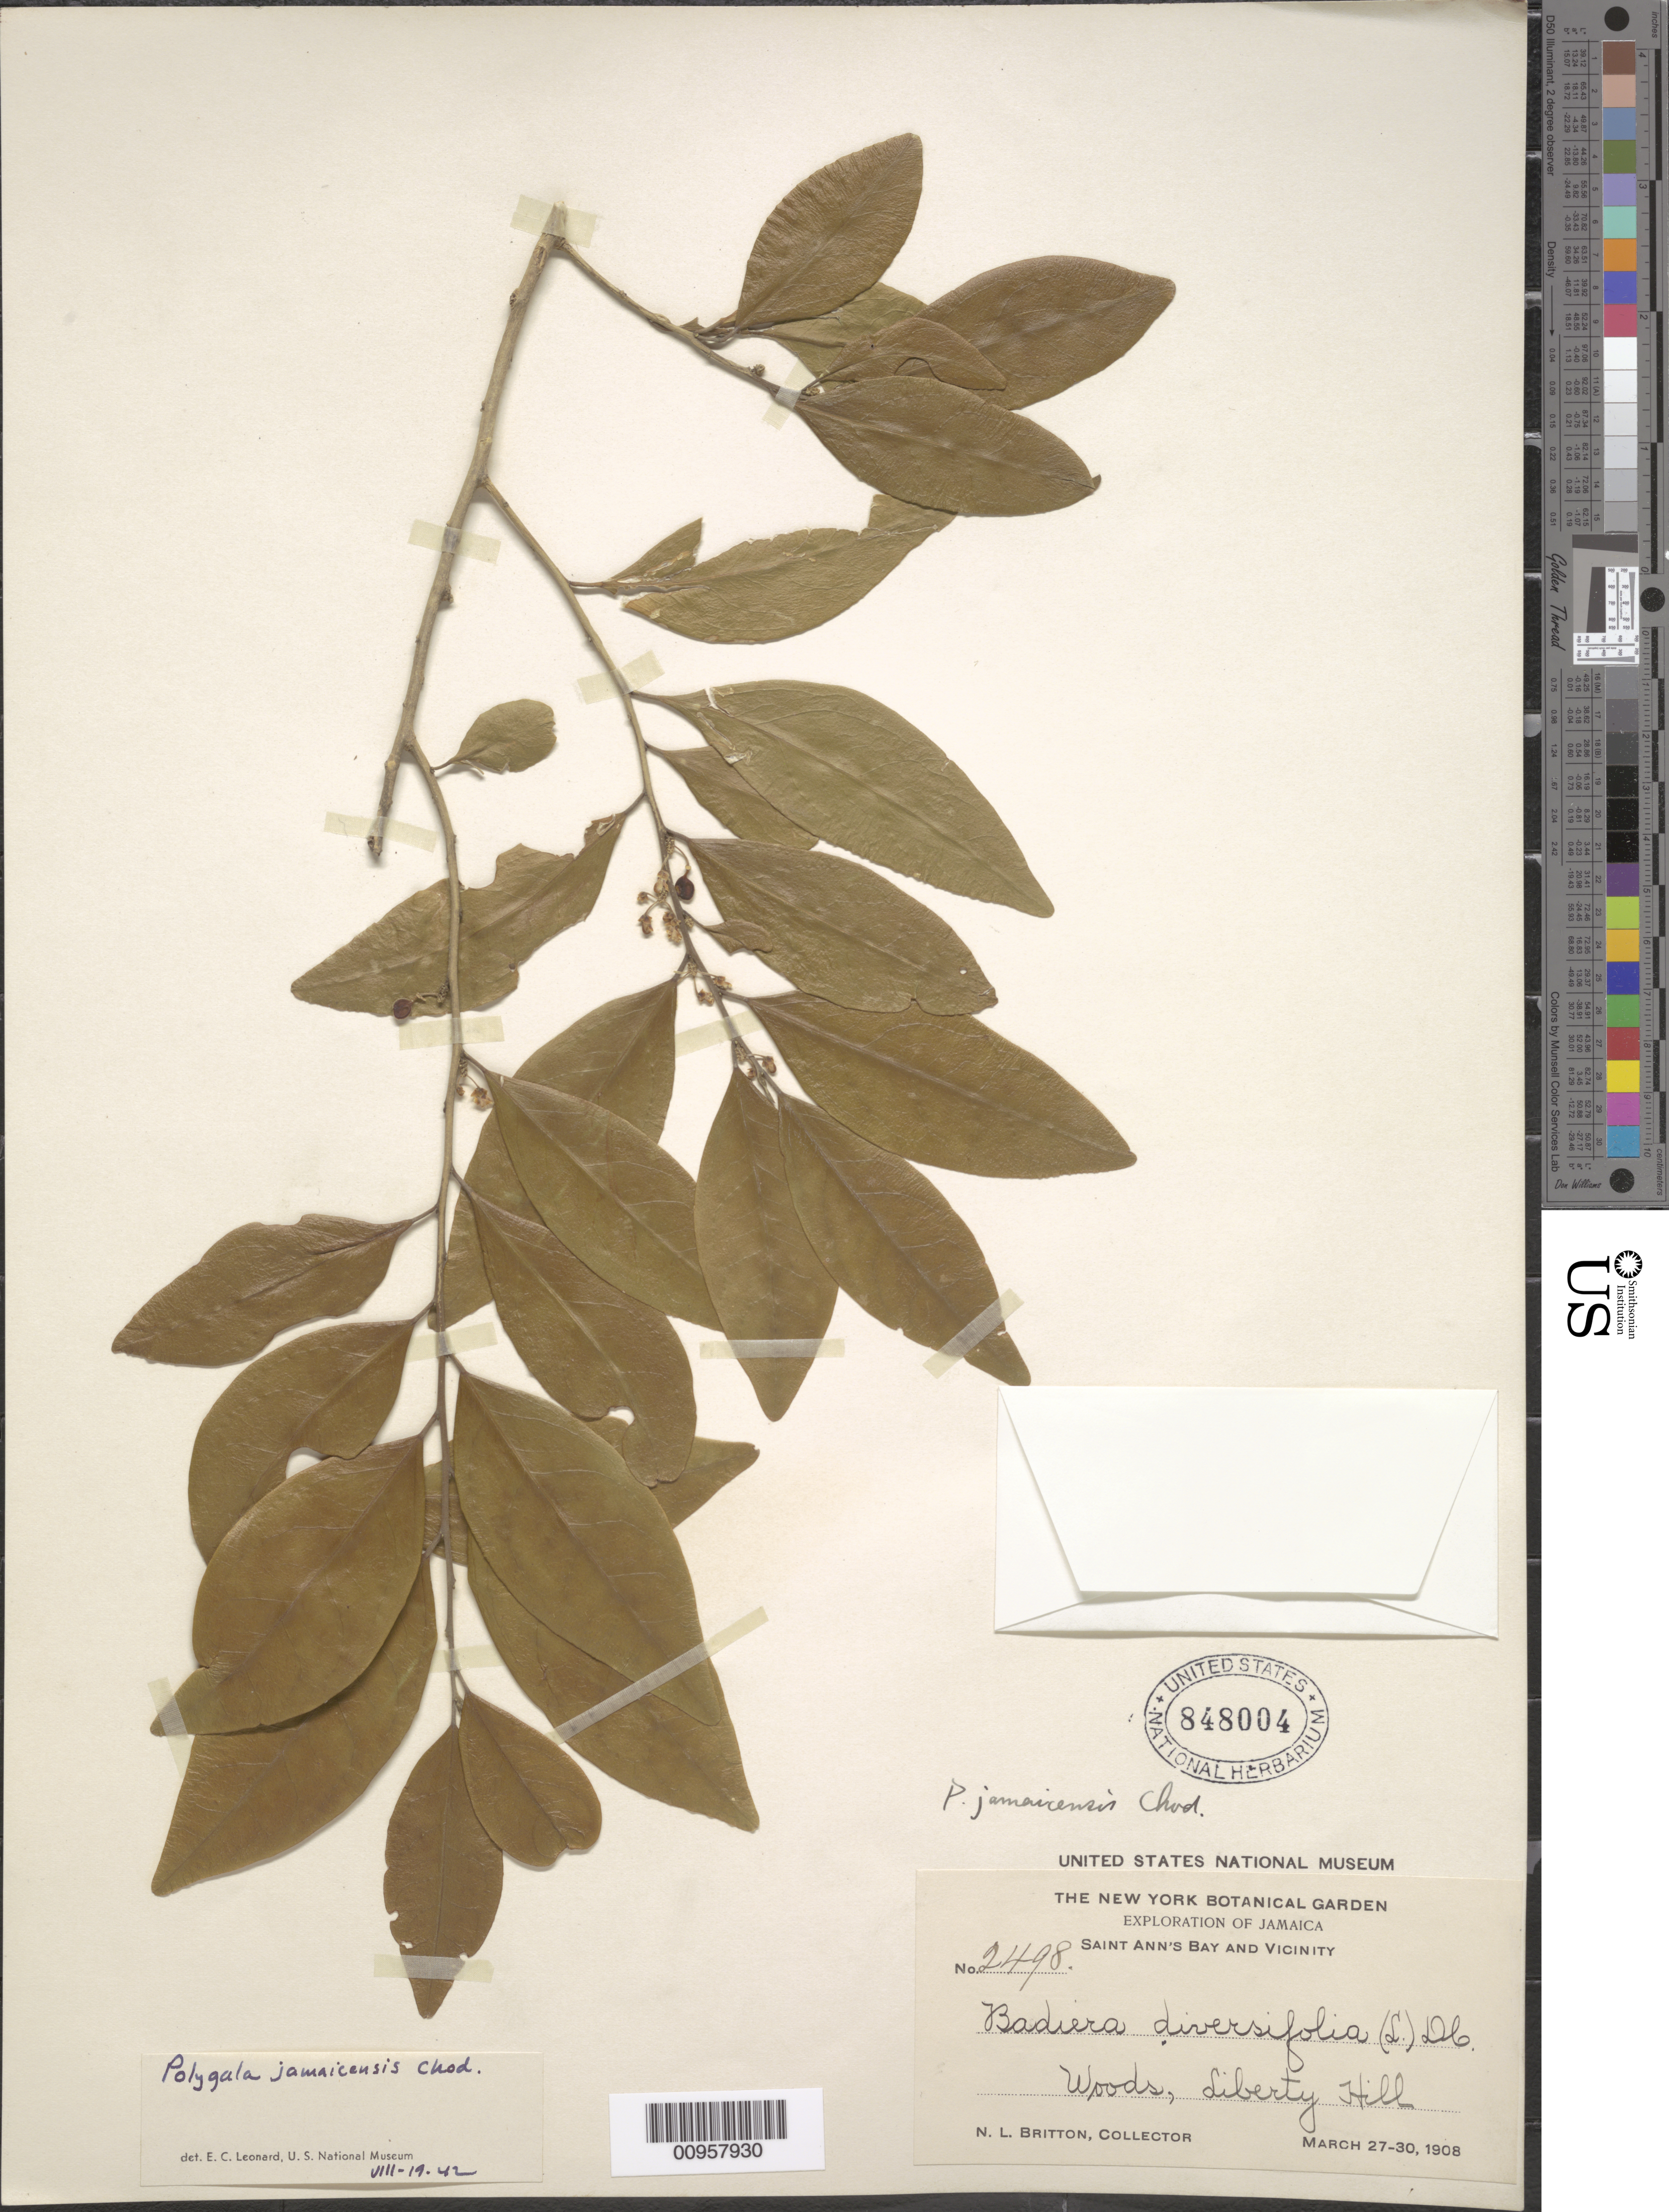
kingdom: Plantae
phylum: Tracheophyta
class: Magnoliopsida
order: Fabales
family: Polygalaceae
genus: Polygala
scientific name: Polygala jamaicensis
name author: Chodat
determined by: Leonard, Emery C., (US)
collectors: N. Britton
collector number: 2498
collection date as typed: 27 Mar 1908 to 30 Mar 1908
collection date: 1908-03-27/1908-03-30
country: Jamaica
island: Jamaica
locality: Saint Ann's Bay and vicinity, Liberty Hill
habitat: Woods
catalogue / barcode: US 848004